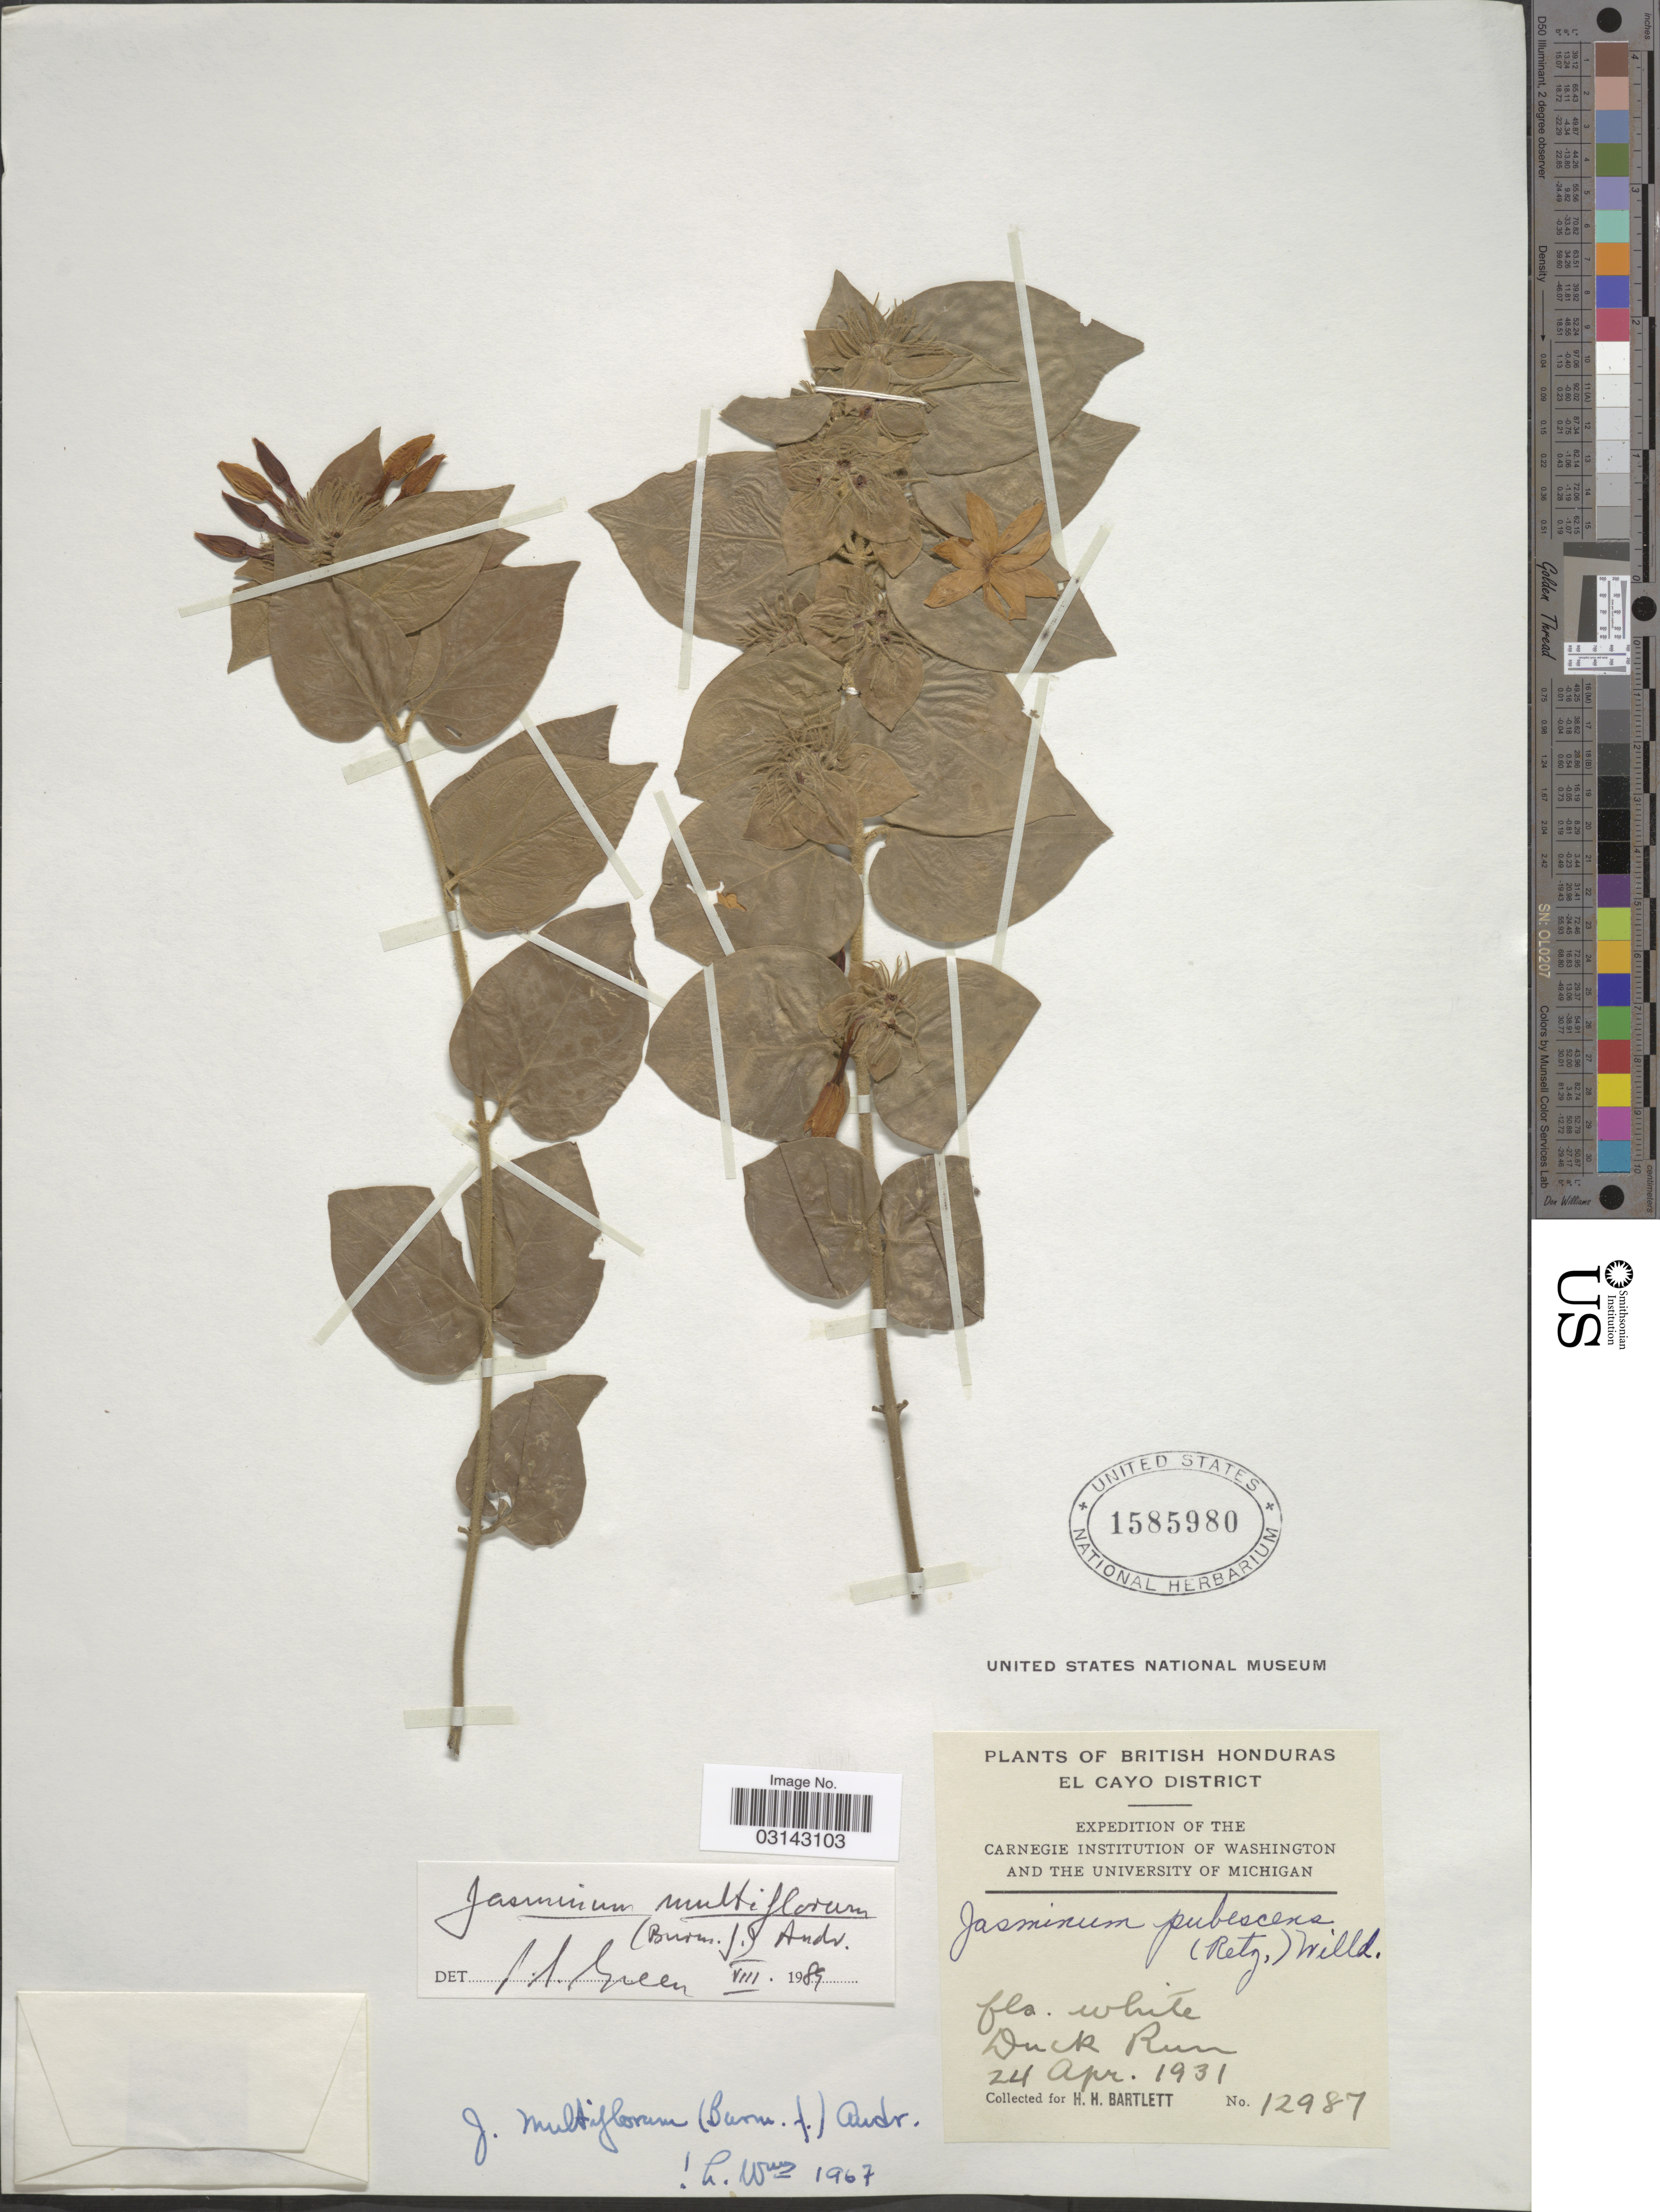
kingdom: Plantae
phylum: Tracheophyta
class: Magnoliopsida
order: Lamiales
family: Oleaceae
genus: Jasminum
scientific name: Jasminum multiflorum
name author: (Burm. f.) Andrews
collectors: H. H. Bartlett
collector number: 12987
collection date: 1931-04-12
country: Belize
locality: British Honduras. El Cayo District. Duck Run.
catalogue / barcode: US 1585980